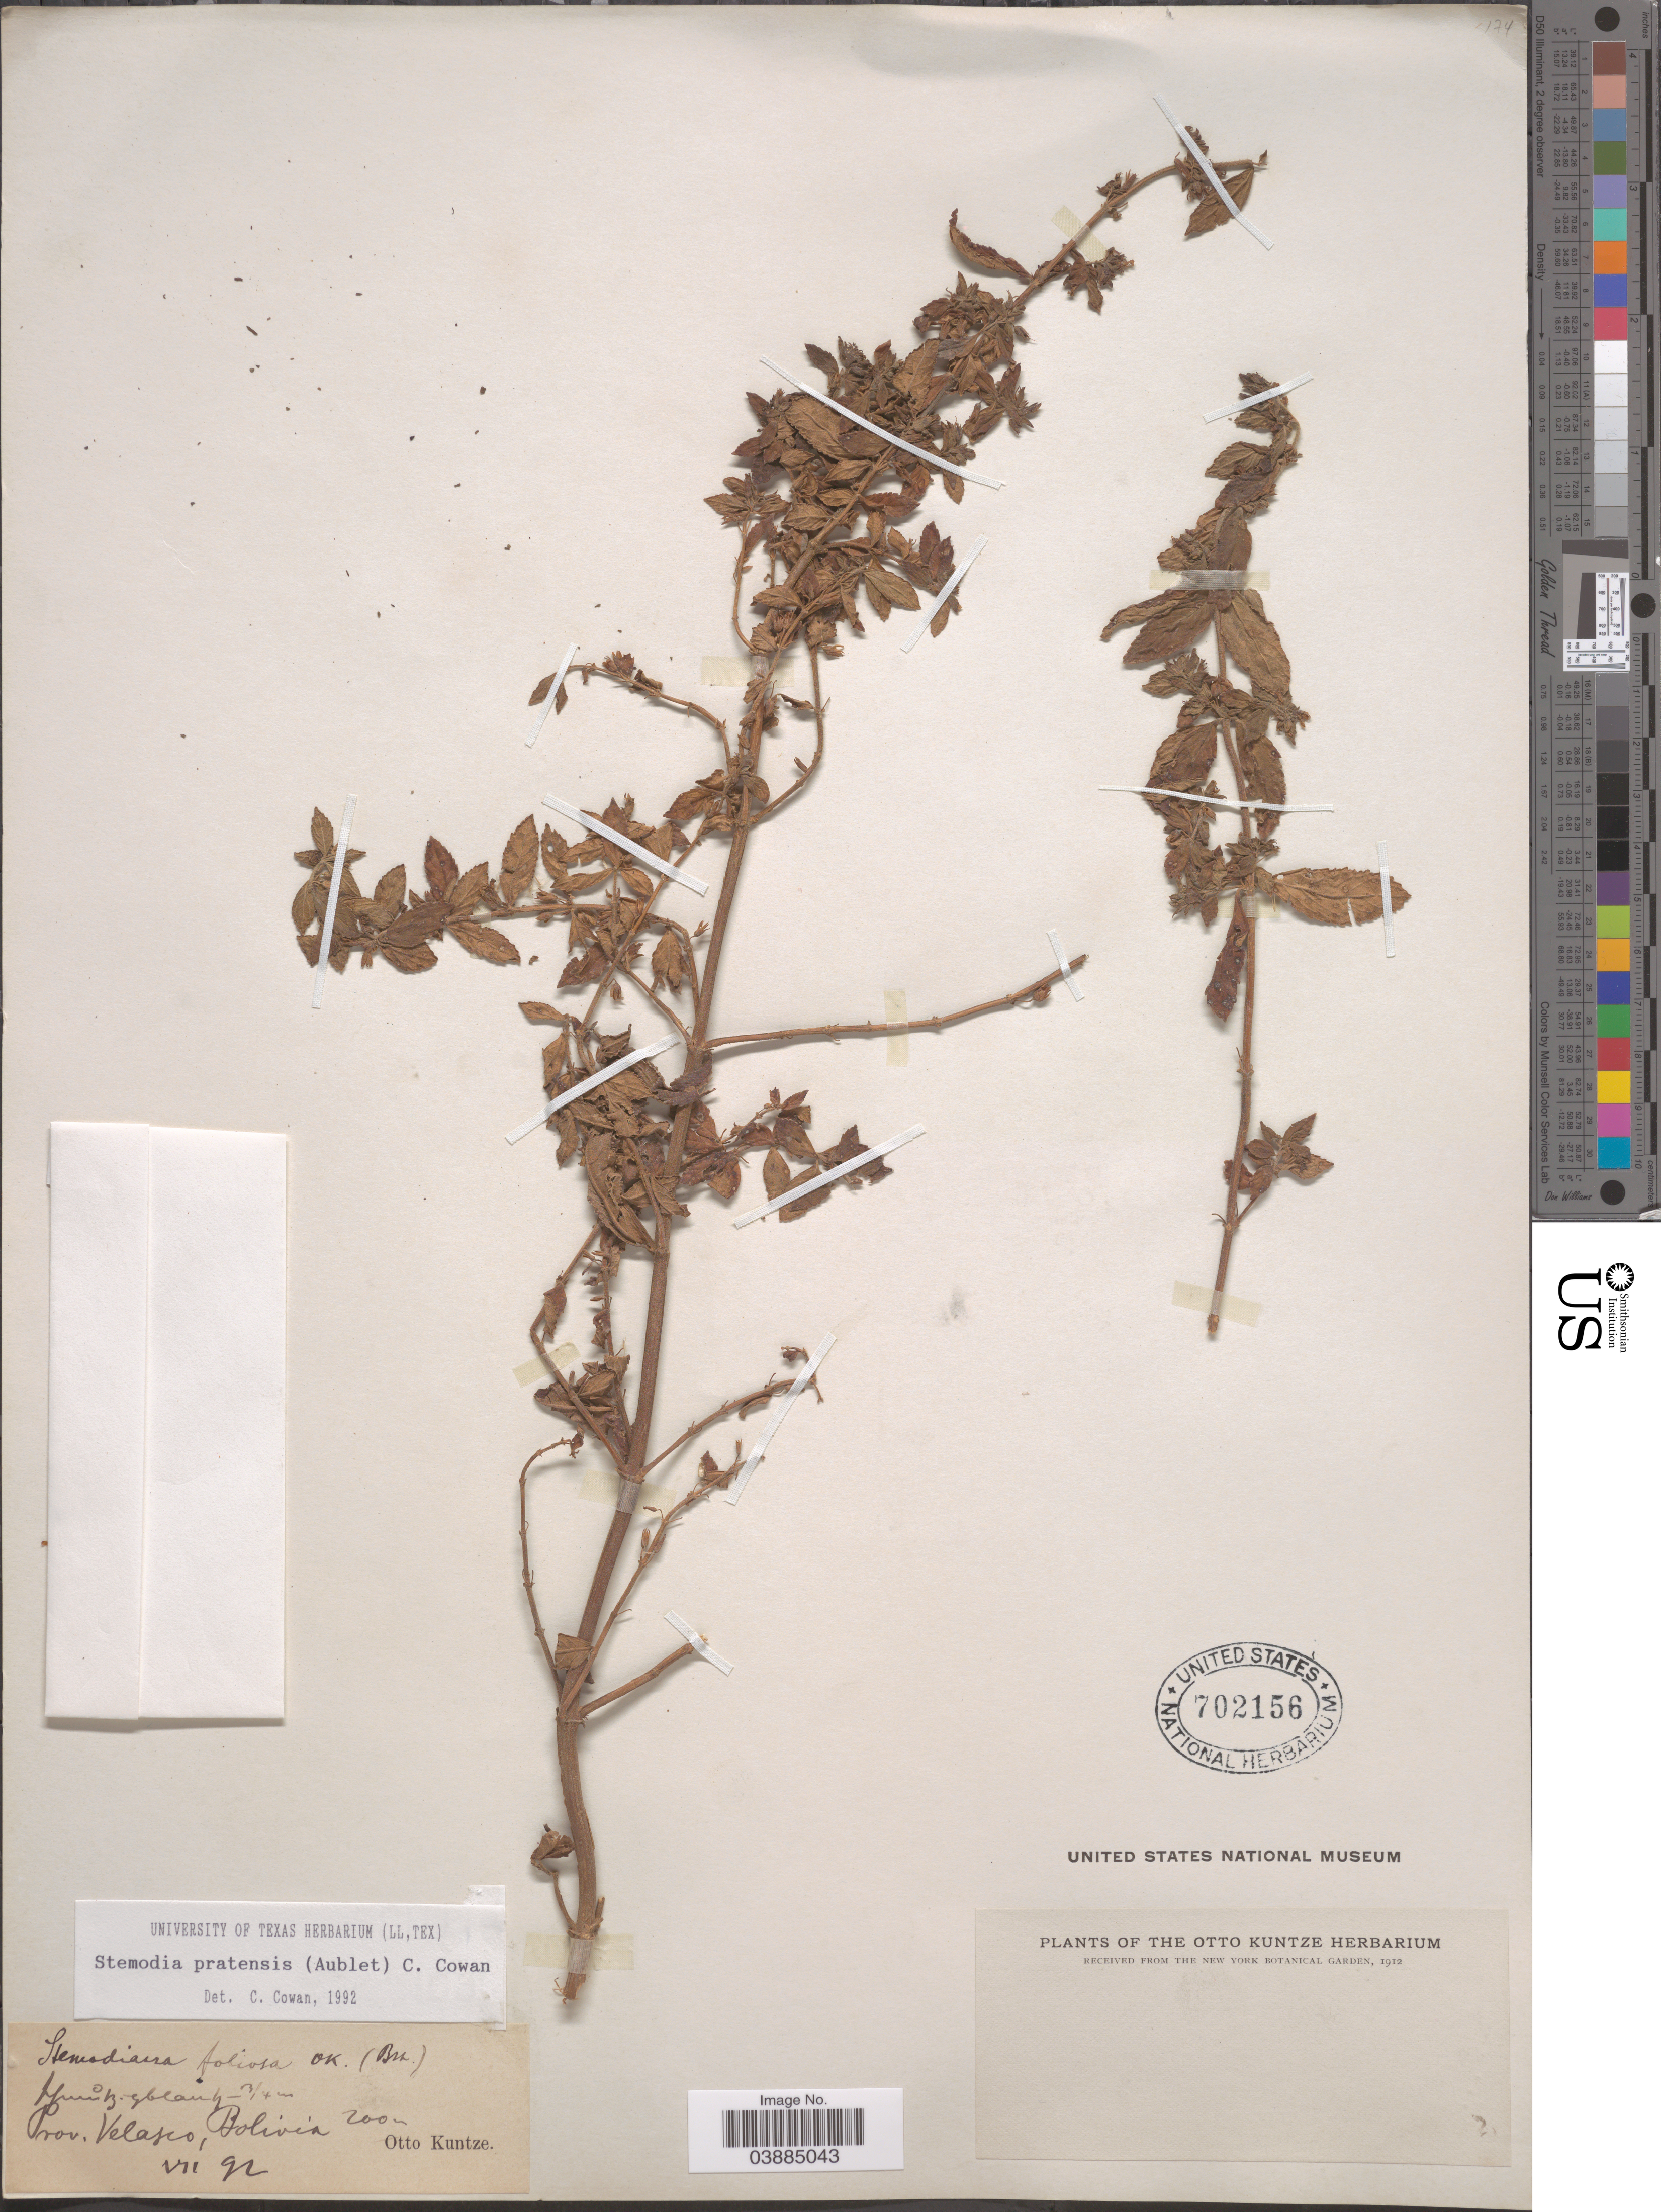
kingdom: Plantae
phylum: Tracheophyta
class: Magnoliopsida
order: Lamiales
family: Plantaginaceae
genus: Stemodia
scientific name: Stemodia pratensis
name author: (Aubl.) C.P. Cowan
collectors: C.E.O. Kuntze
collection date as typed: Transcribed d/m/y: /7/92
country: Bolivia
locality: Prov. Valasco.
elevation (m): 200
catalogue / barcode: US 702156